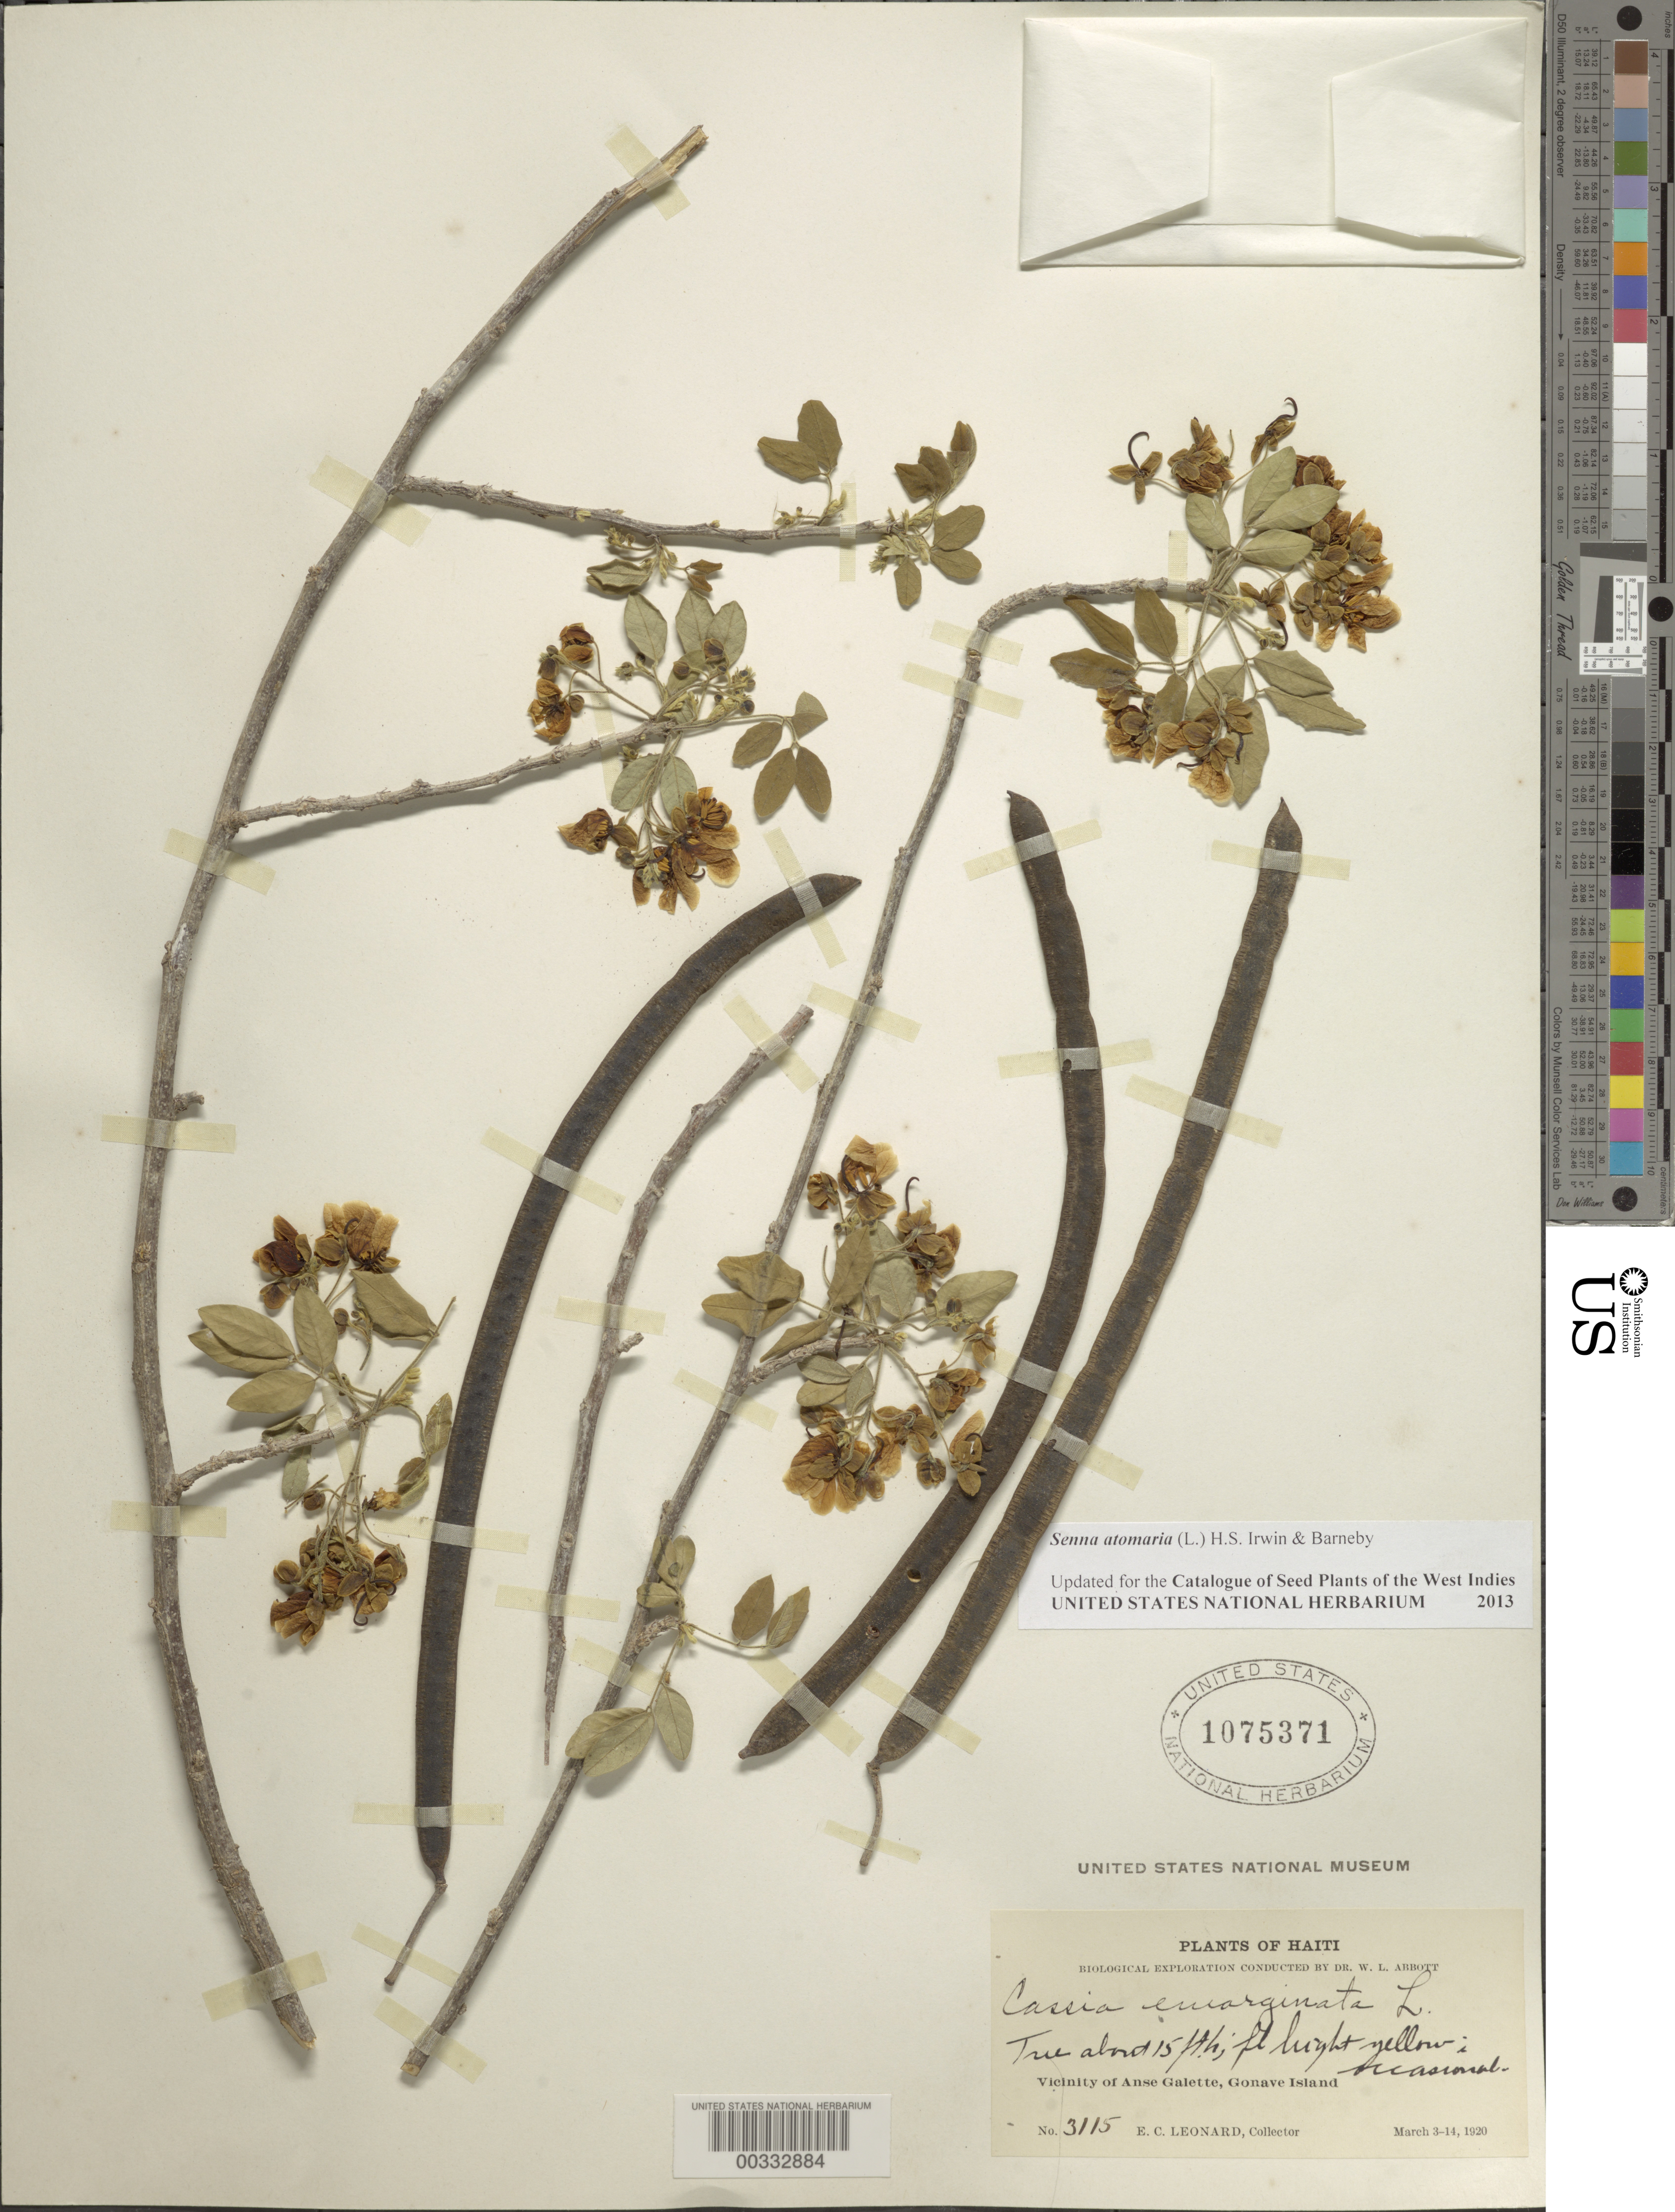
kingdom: Plantae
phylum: Tracheophyta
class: Magnoliopsida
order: Fabales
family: Fabaceae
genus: Senna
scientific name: Senna atomaria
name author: (L.) H.S. Irwin & Barneby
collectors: E. C. Leonard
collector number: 3115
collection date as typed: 03 Mar 1920 to 14 Mar 1920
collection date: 1920-03-03/1920-03-14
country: Haiti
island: Hispaniola Island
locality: Vicinity of anse galette, gonave island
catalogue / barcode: US 1075371